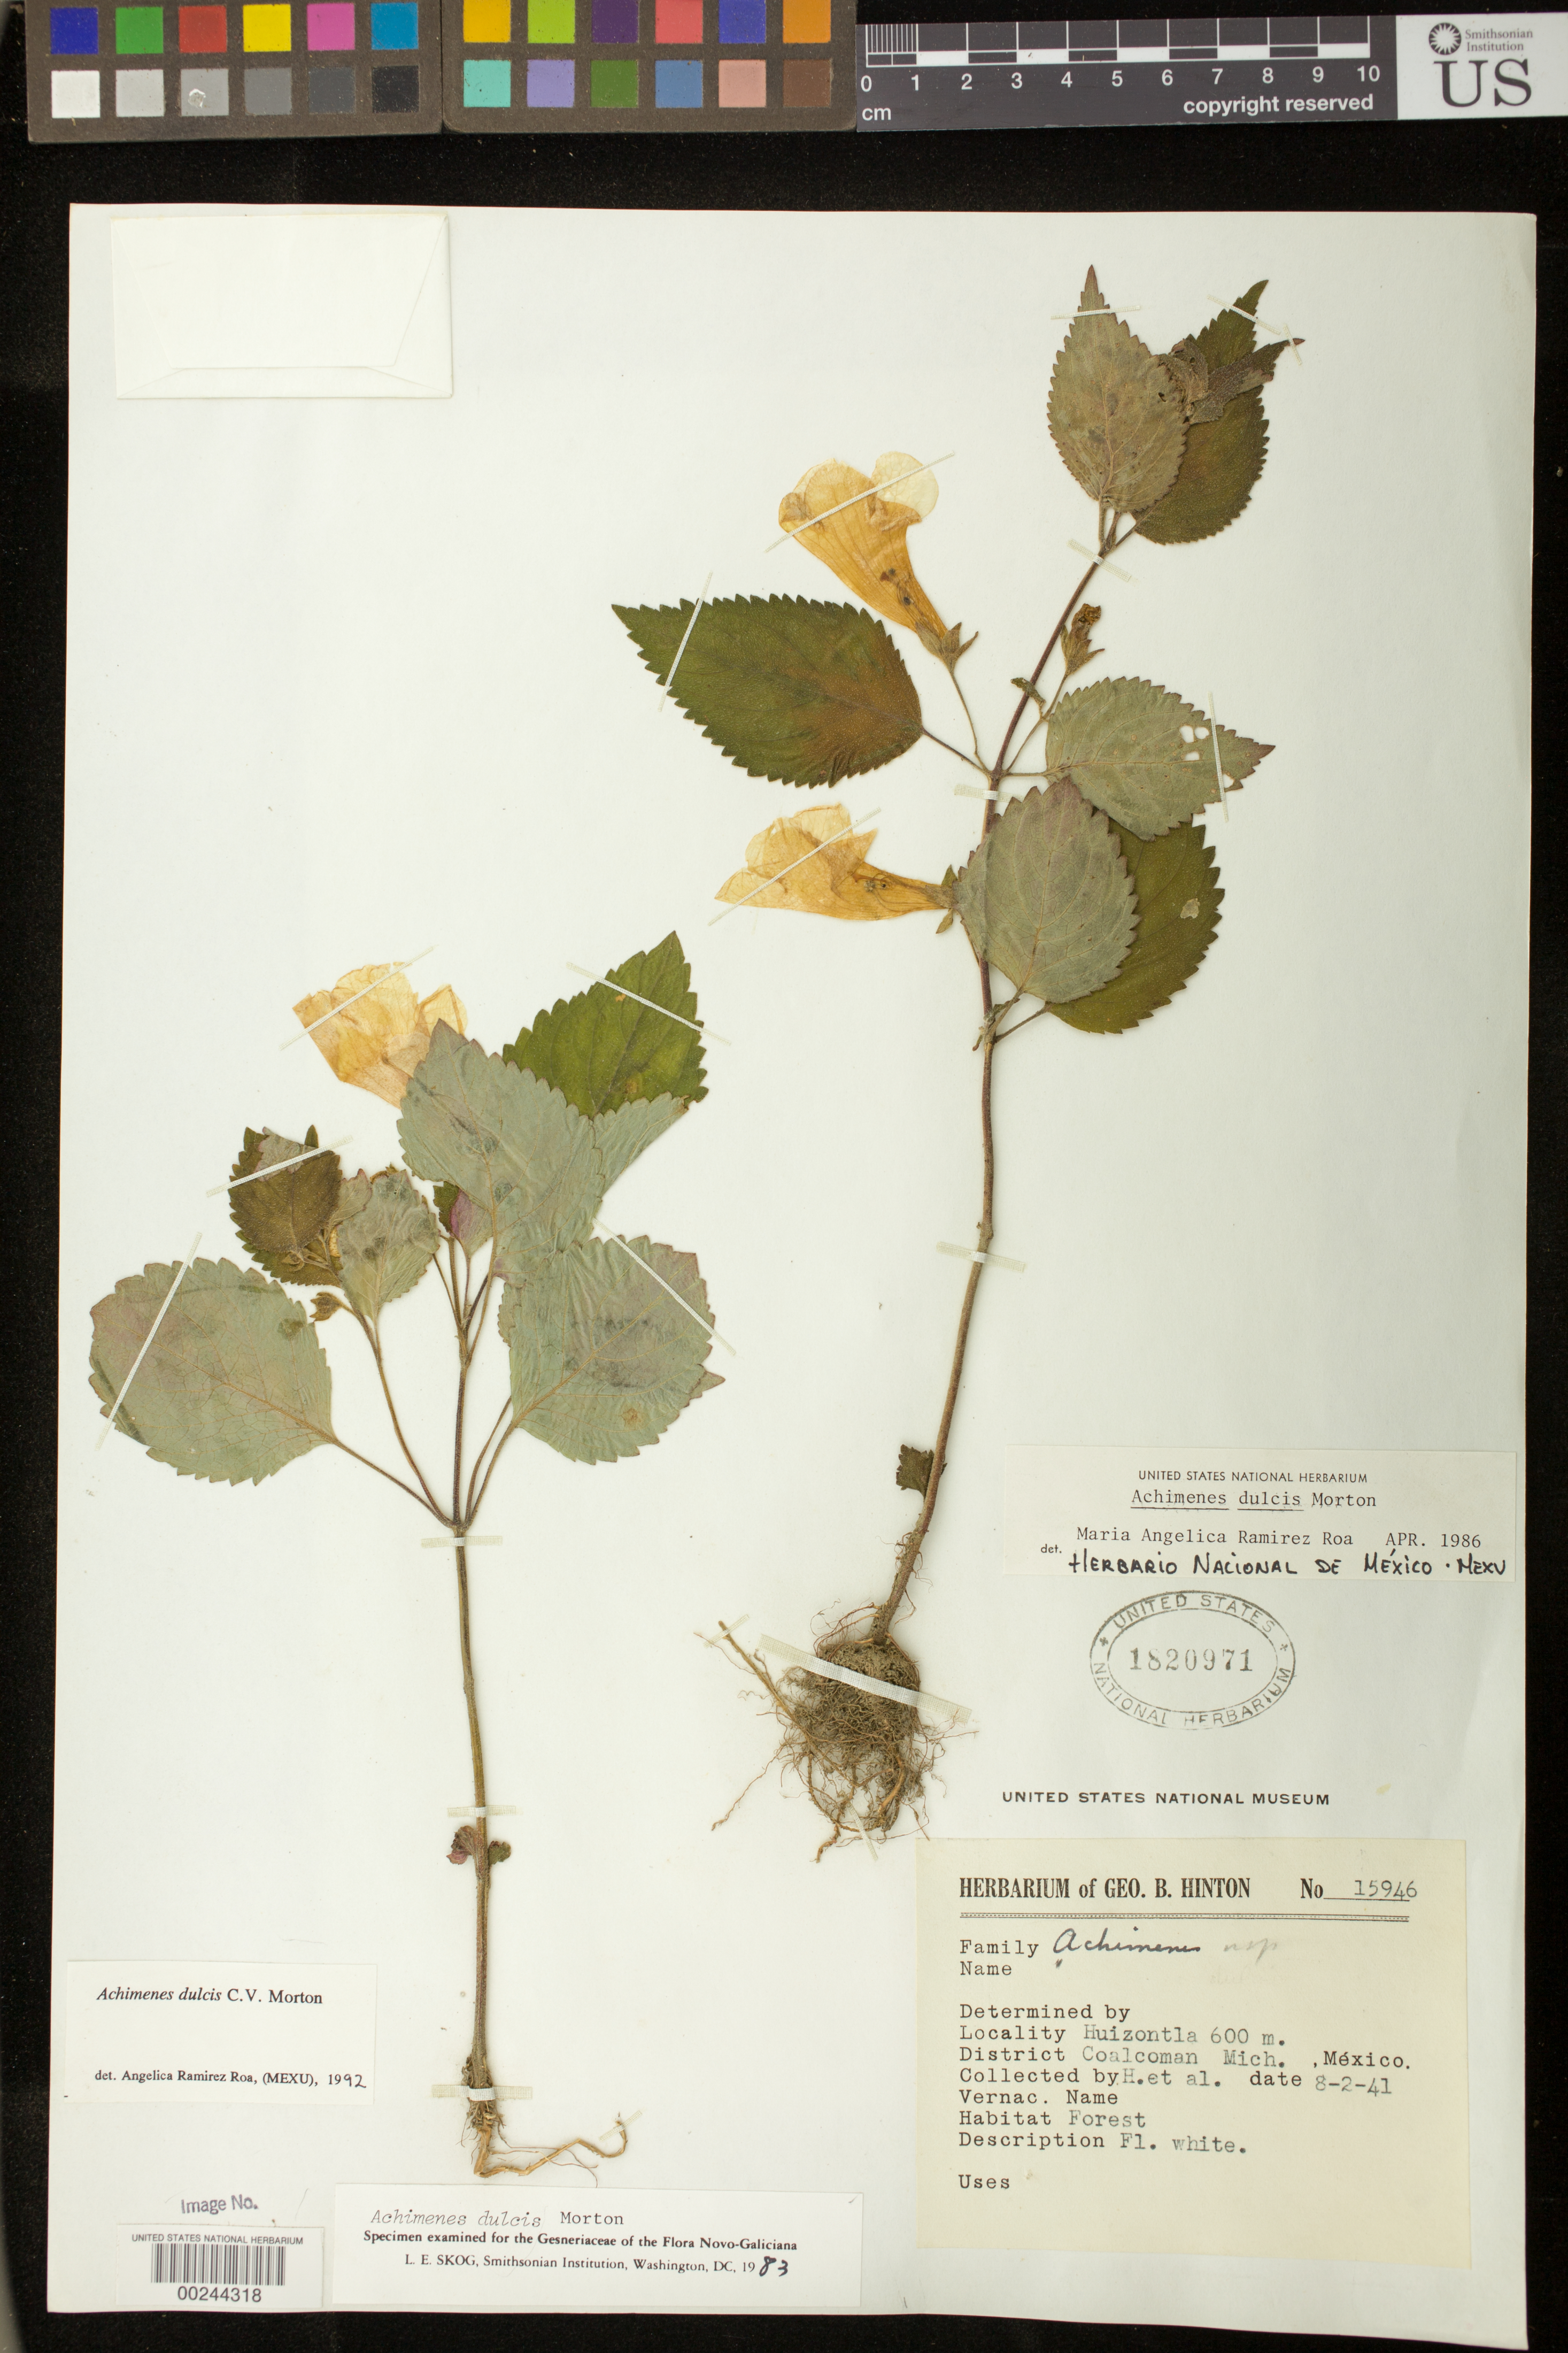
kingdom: Plantae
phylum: Tracheophyta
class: Magnoliopsida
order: Lamiales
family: Gesneriaceae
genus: Achimenes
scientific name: Achimenes dulcis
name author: C.V. Morton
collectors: G. B. Hinton & et al.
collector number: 15946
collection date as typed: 02 Aug 1941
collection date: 1941-08-02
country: Mexico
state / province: Michoacan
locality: Dist. Coalcoman, Huizontla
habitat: Forest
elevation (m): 600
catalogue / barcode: US 1820971